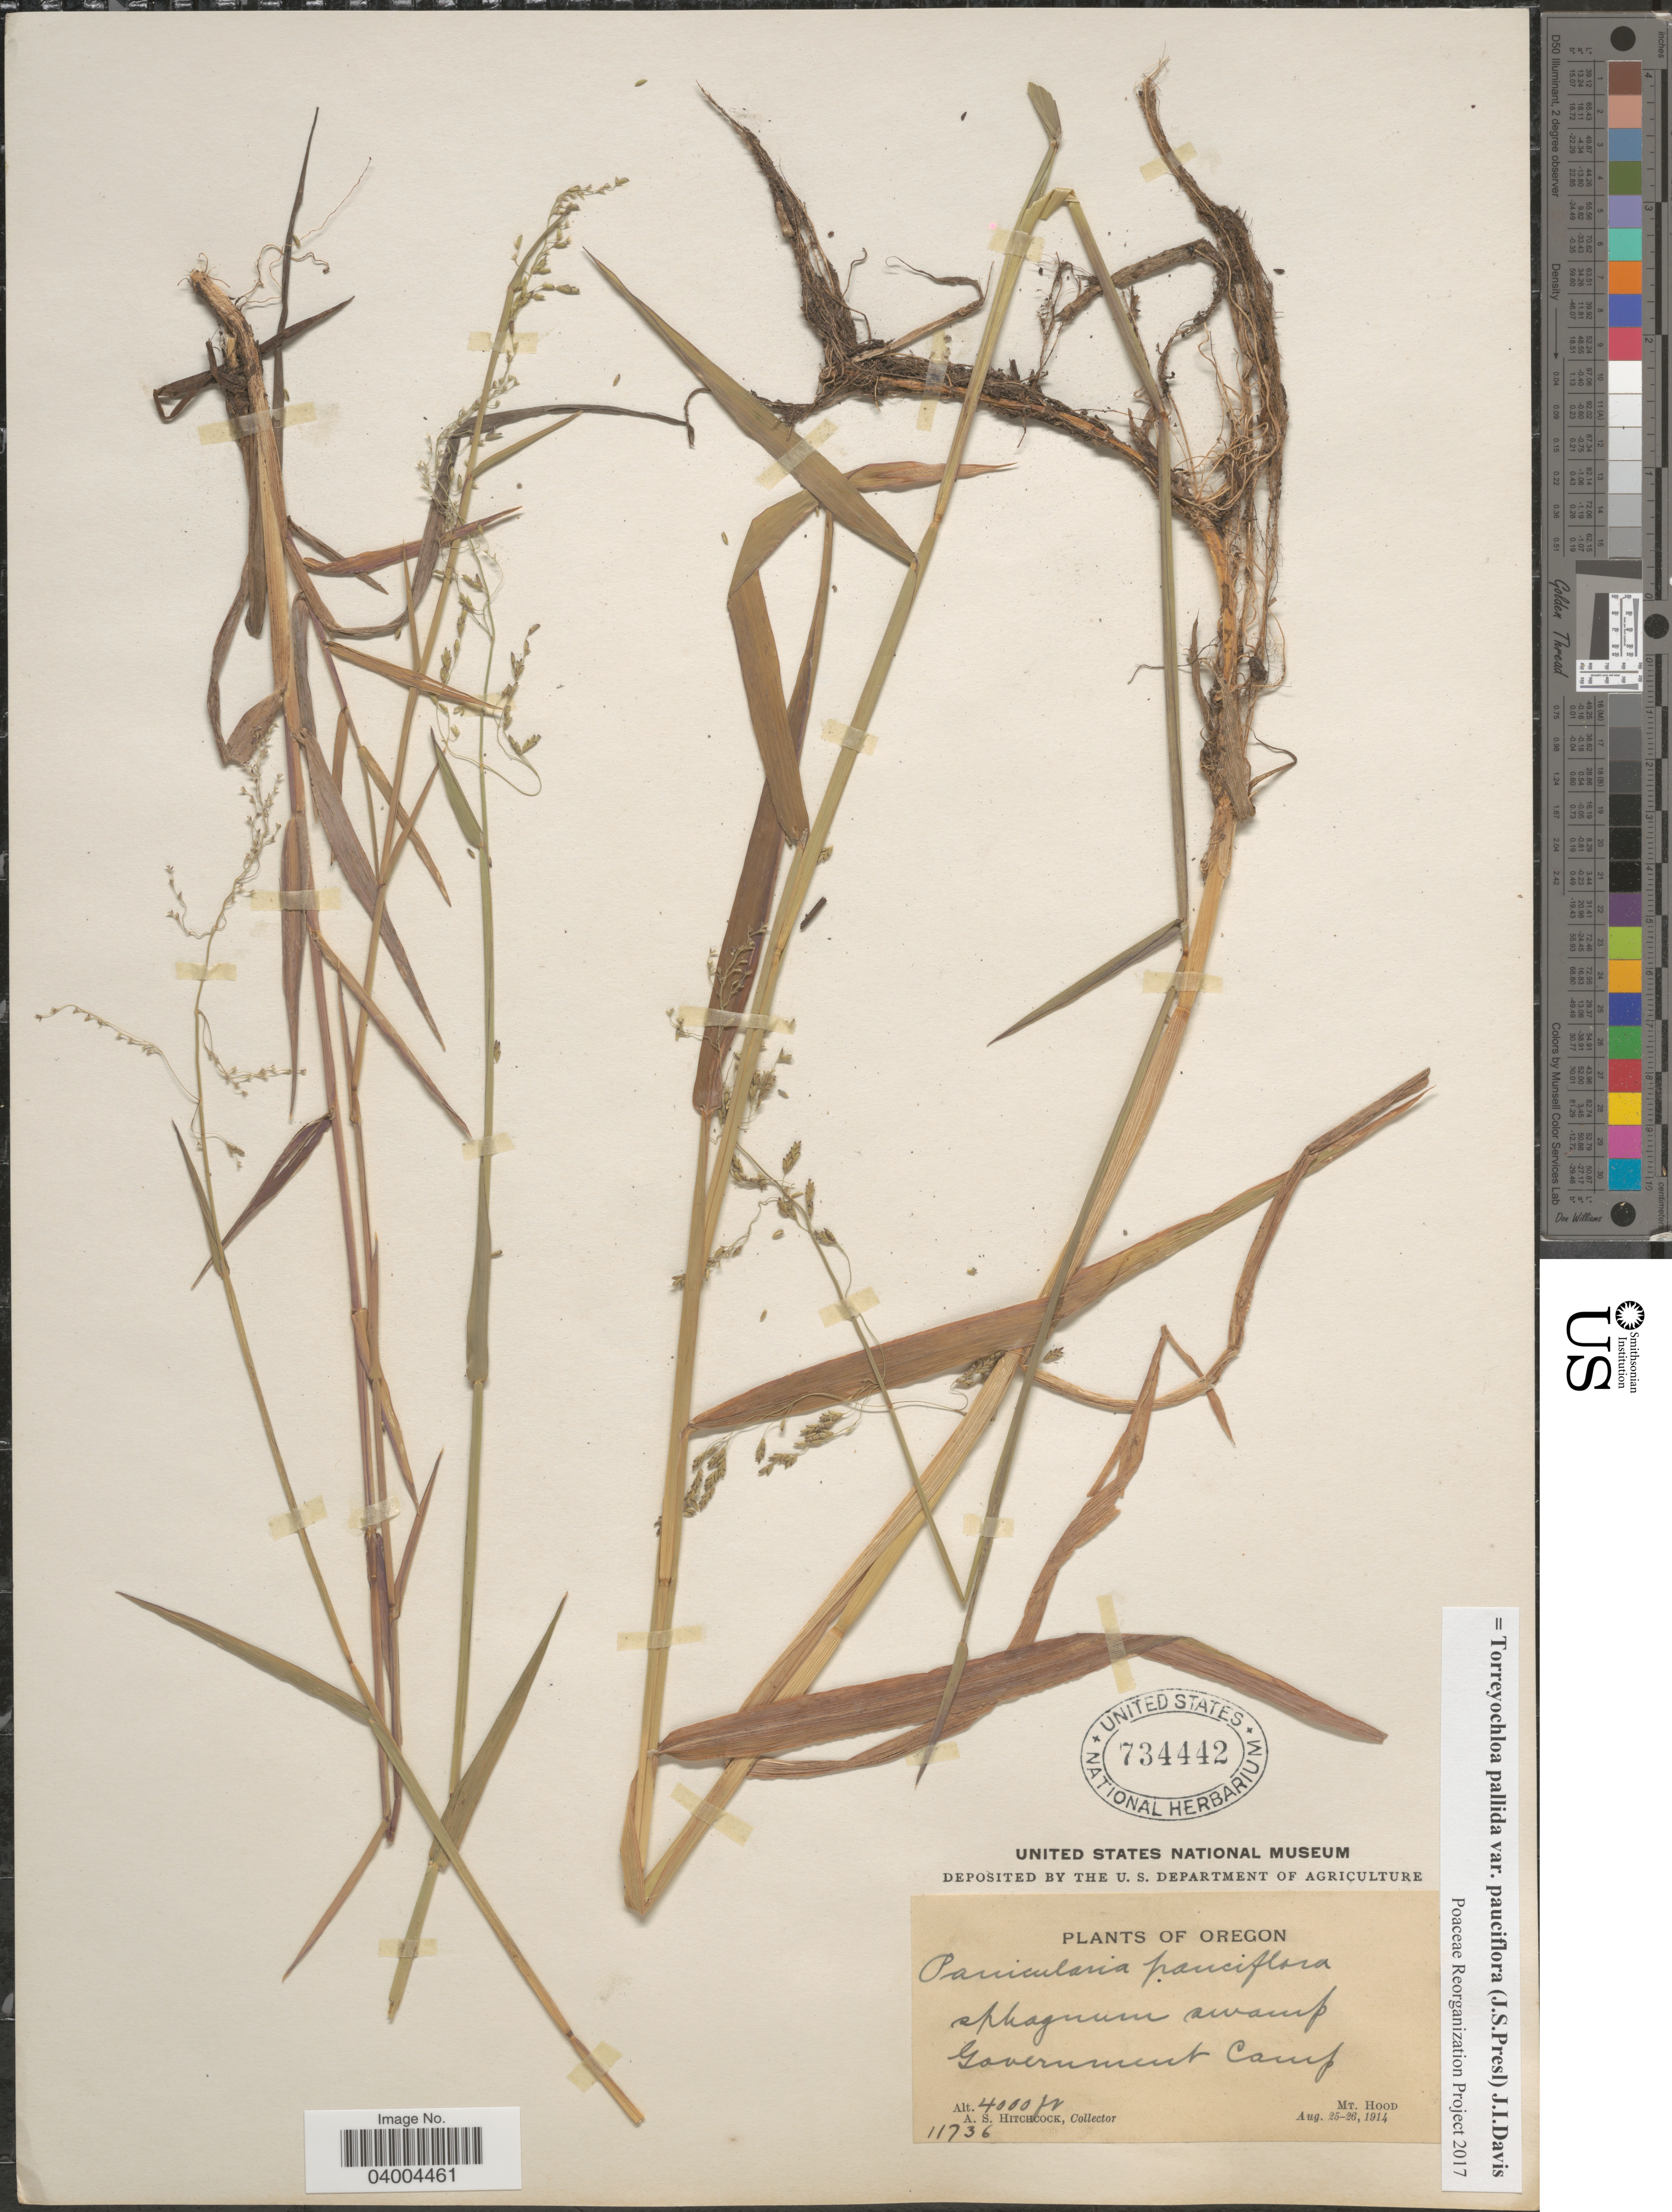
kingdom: Plantae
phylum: Tracheophyta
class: Liliopsida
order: Poales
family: Poaceae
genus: Torreyochloa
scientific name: Torreyochloa pallida var. pauciflora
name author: (J. Presl) J.I. Davis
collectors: A. S. Hitchcock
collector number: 11736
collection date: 1914-08-25/1914-08-26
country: United States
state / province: Oregon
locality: Government Camp. Mt. Hood.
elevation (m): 1219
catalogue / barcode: US 734442